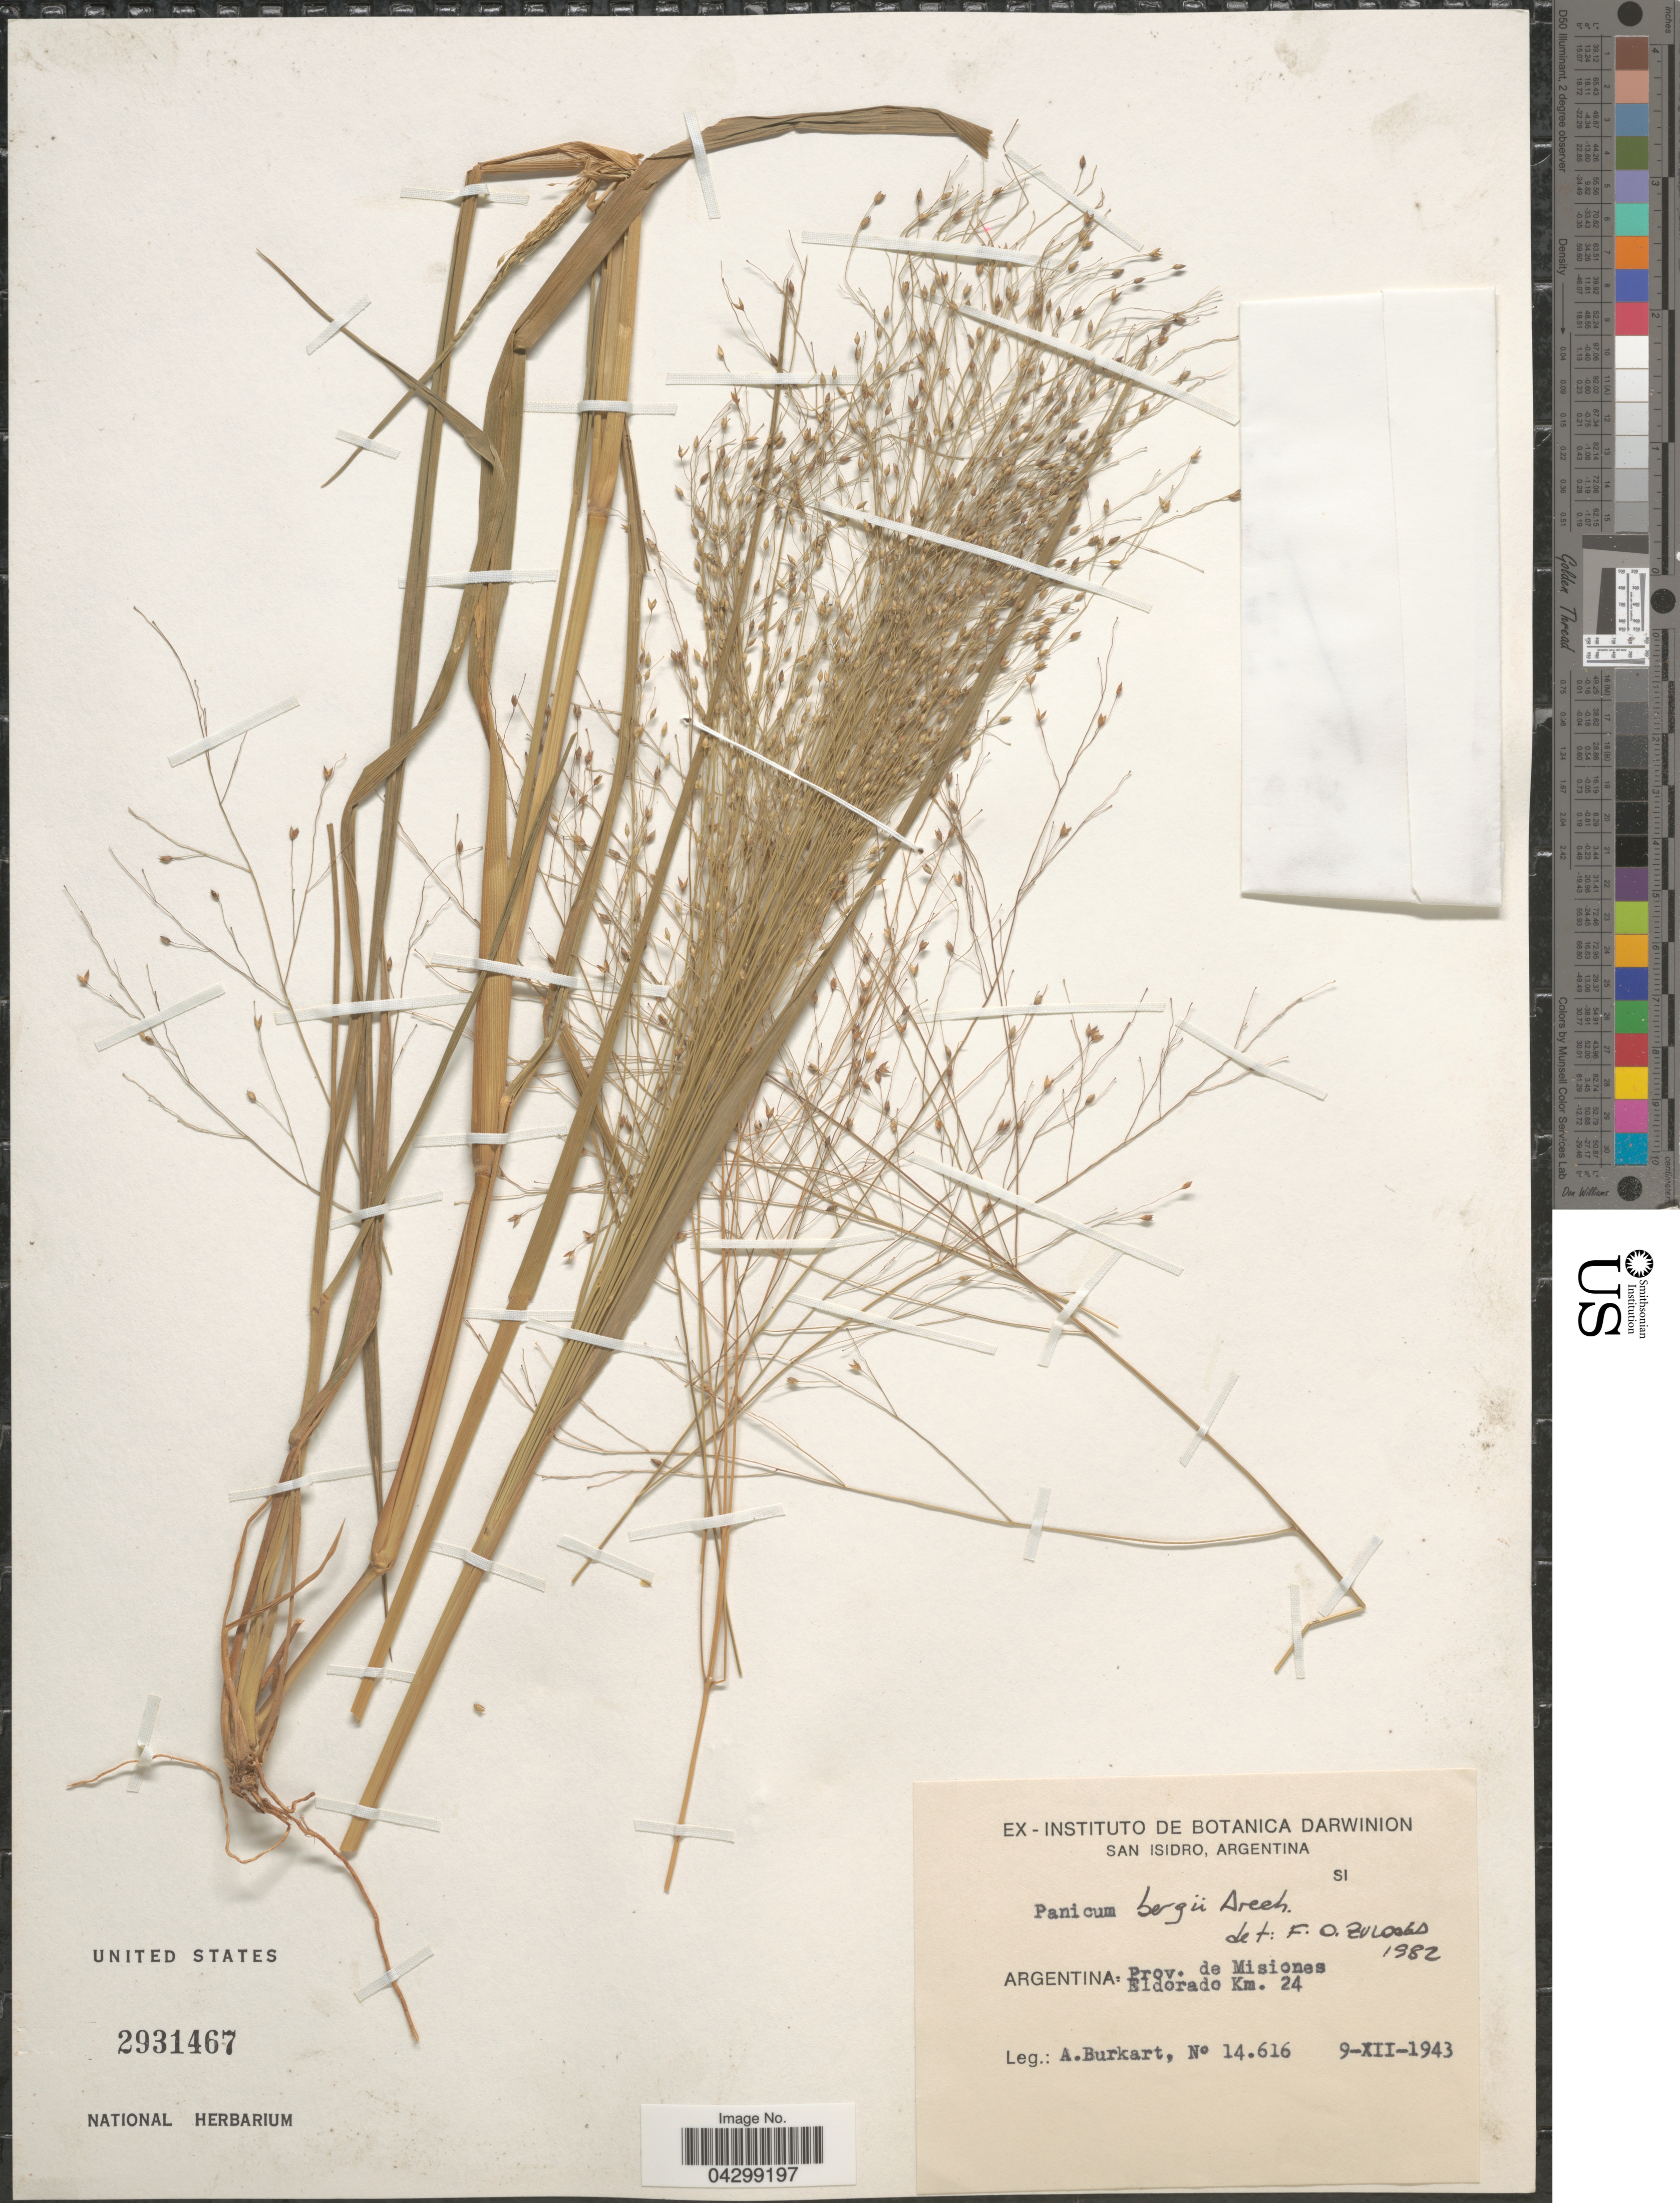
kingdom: Plantae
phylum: Tracheophyta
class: Liliopsida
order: Poales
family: Poaceae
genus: Panicum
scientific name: Panicum bergii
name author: Arechav.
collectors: A. E. Burkart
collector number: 14616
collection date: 1943-12-09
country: Argentina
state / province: Misiones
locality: Eldorado Km. 24.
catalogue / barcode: US 2931467